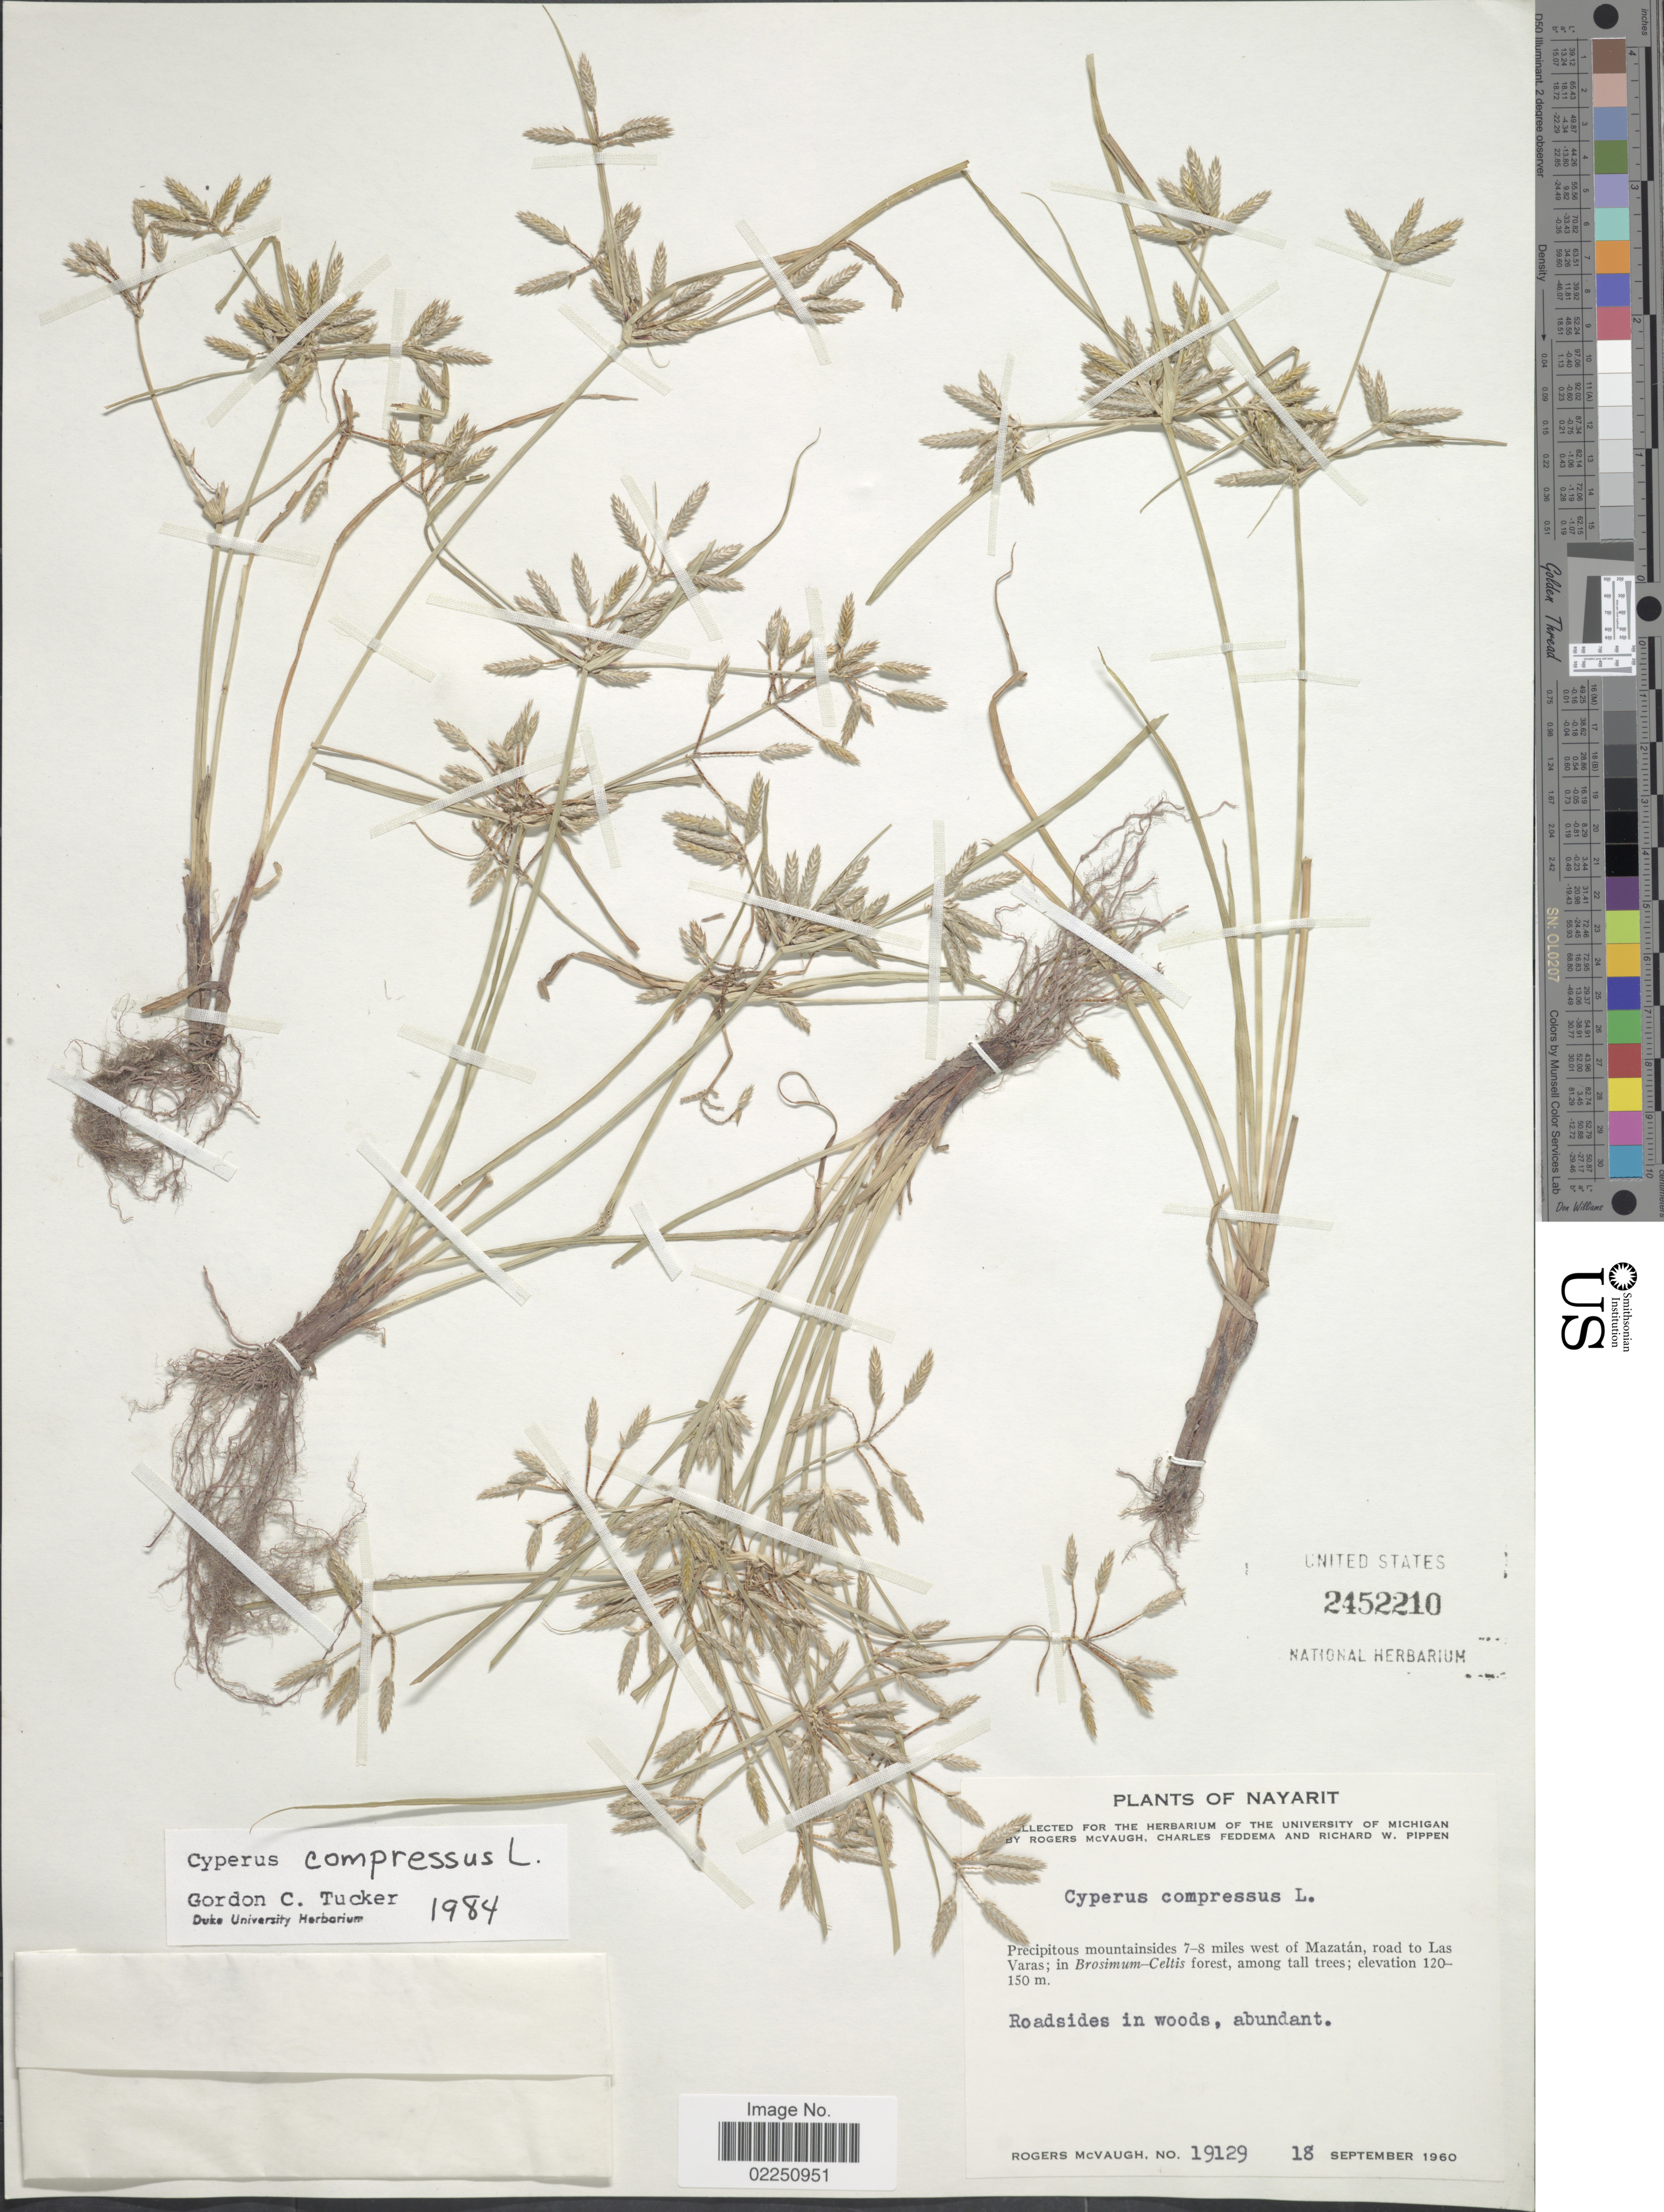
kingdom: Plantae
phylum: Tracheophyta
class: Liliopsida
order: Poales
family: Cyperaceae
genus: Cyperus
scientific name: Cyperus compressus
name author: L.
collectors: R. McVaugh, C. Feddema & R. W. Pippen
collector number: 19129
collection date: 1960-09-18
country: Mexico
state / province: Nayarit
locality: Precipitous mountainsides 7-8 miles west of Mazatan, road to Las Varas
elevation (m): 120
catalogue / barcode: US 2452210